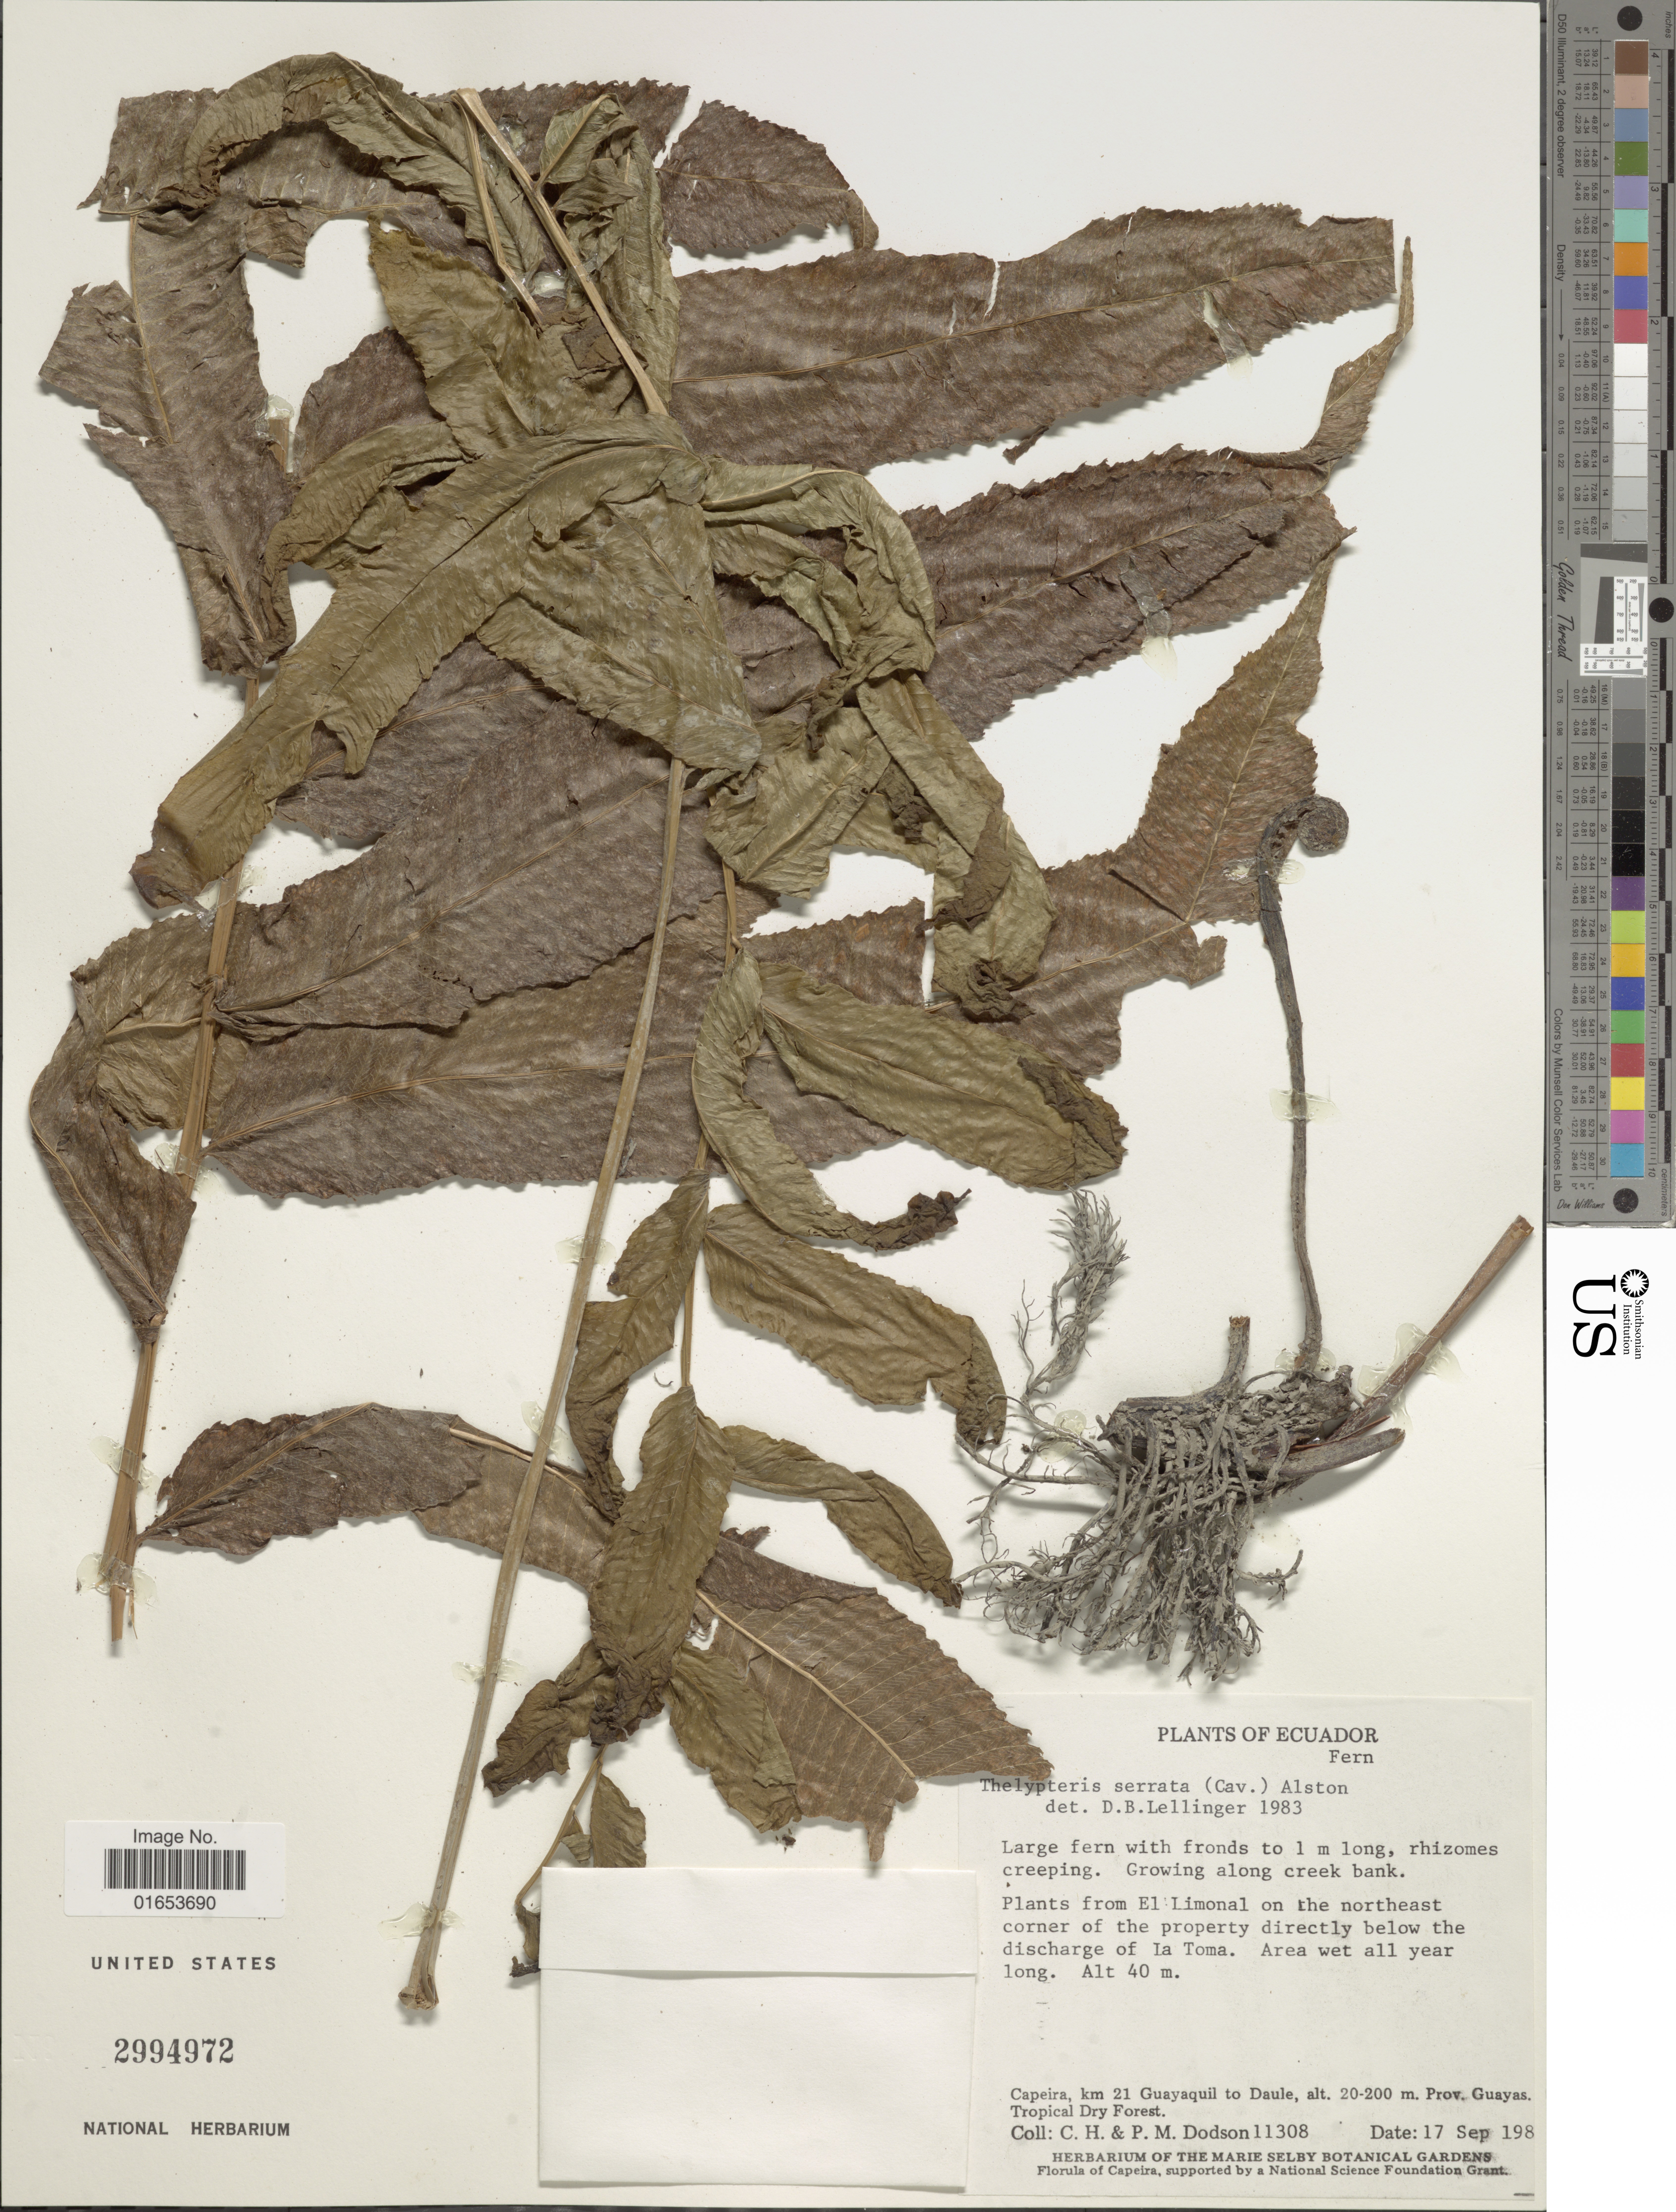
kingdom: Plantae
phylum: Tracheophyta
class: Polypodiopsida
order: Polypodiales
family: Thelypteridaceae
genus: Meniscium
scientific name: Meniscium serratum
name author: Cav.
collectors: C. H. Dodson & P. M. Dodson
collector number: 11038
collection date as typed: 198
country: Ecuador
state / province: Guayas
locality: El Limonal on the northeast corner of the property directly below the discharge of La Toma. Capeira, km 21 Guayaquil to Daule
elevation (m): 20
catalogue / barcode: US 2994972